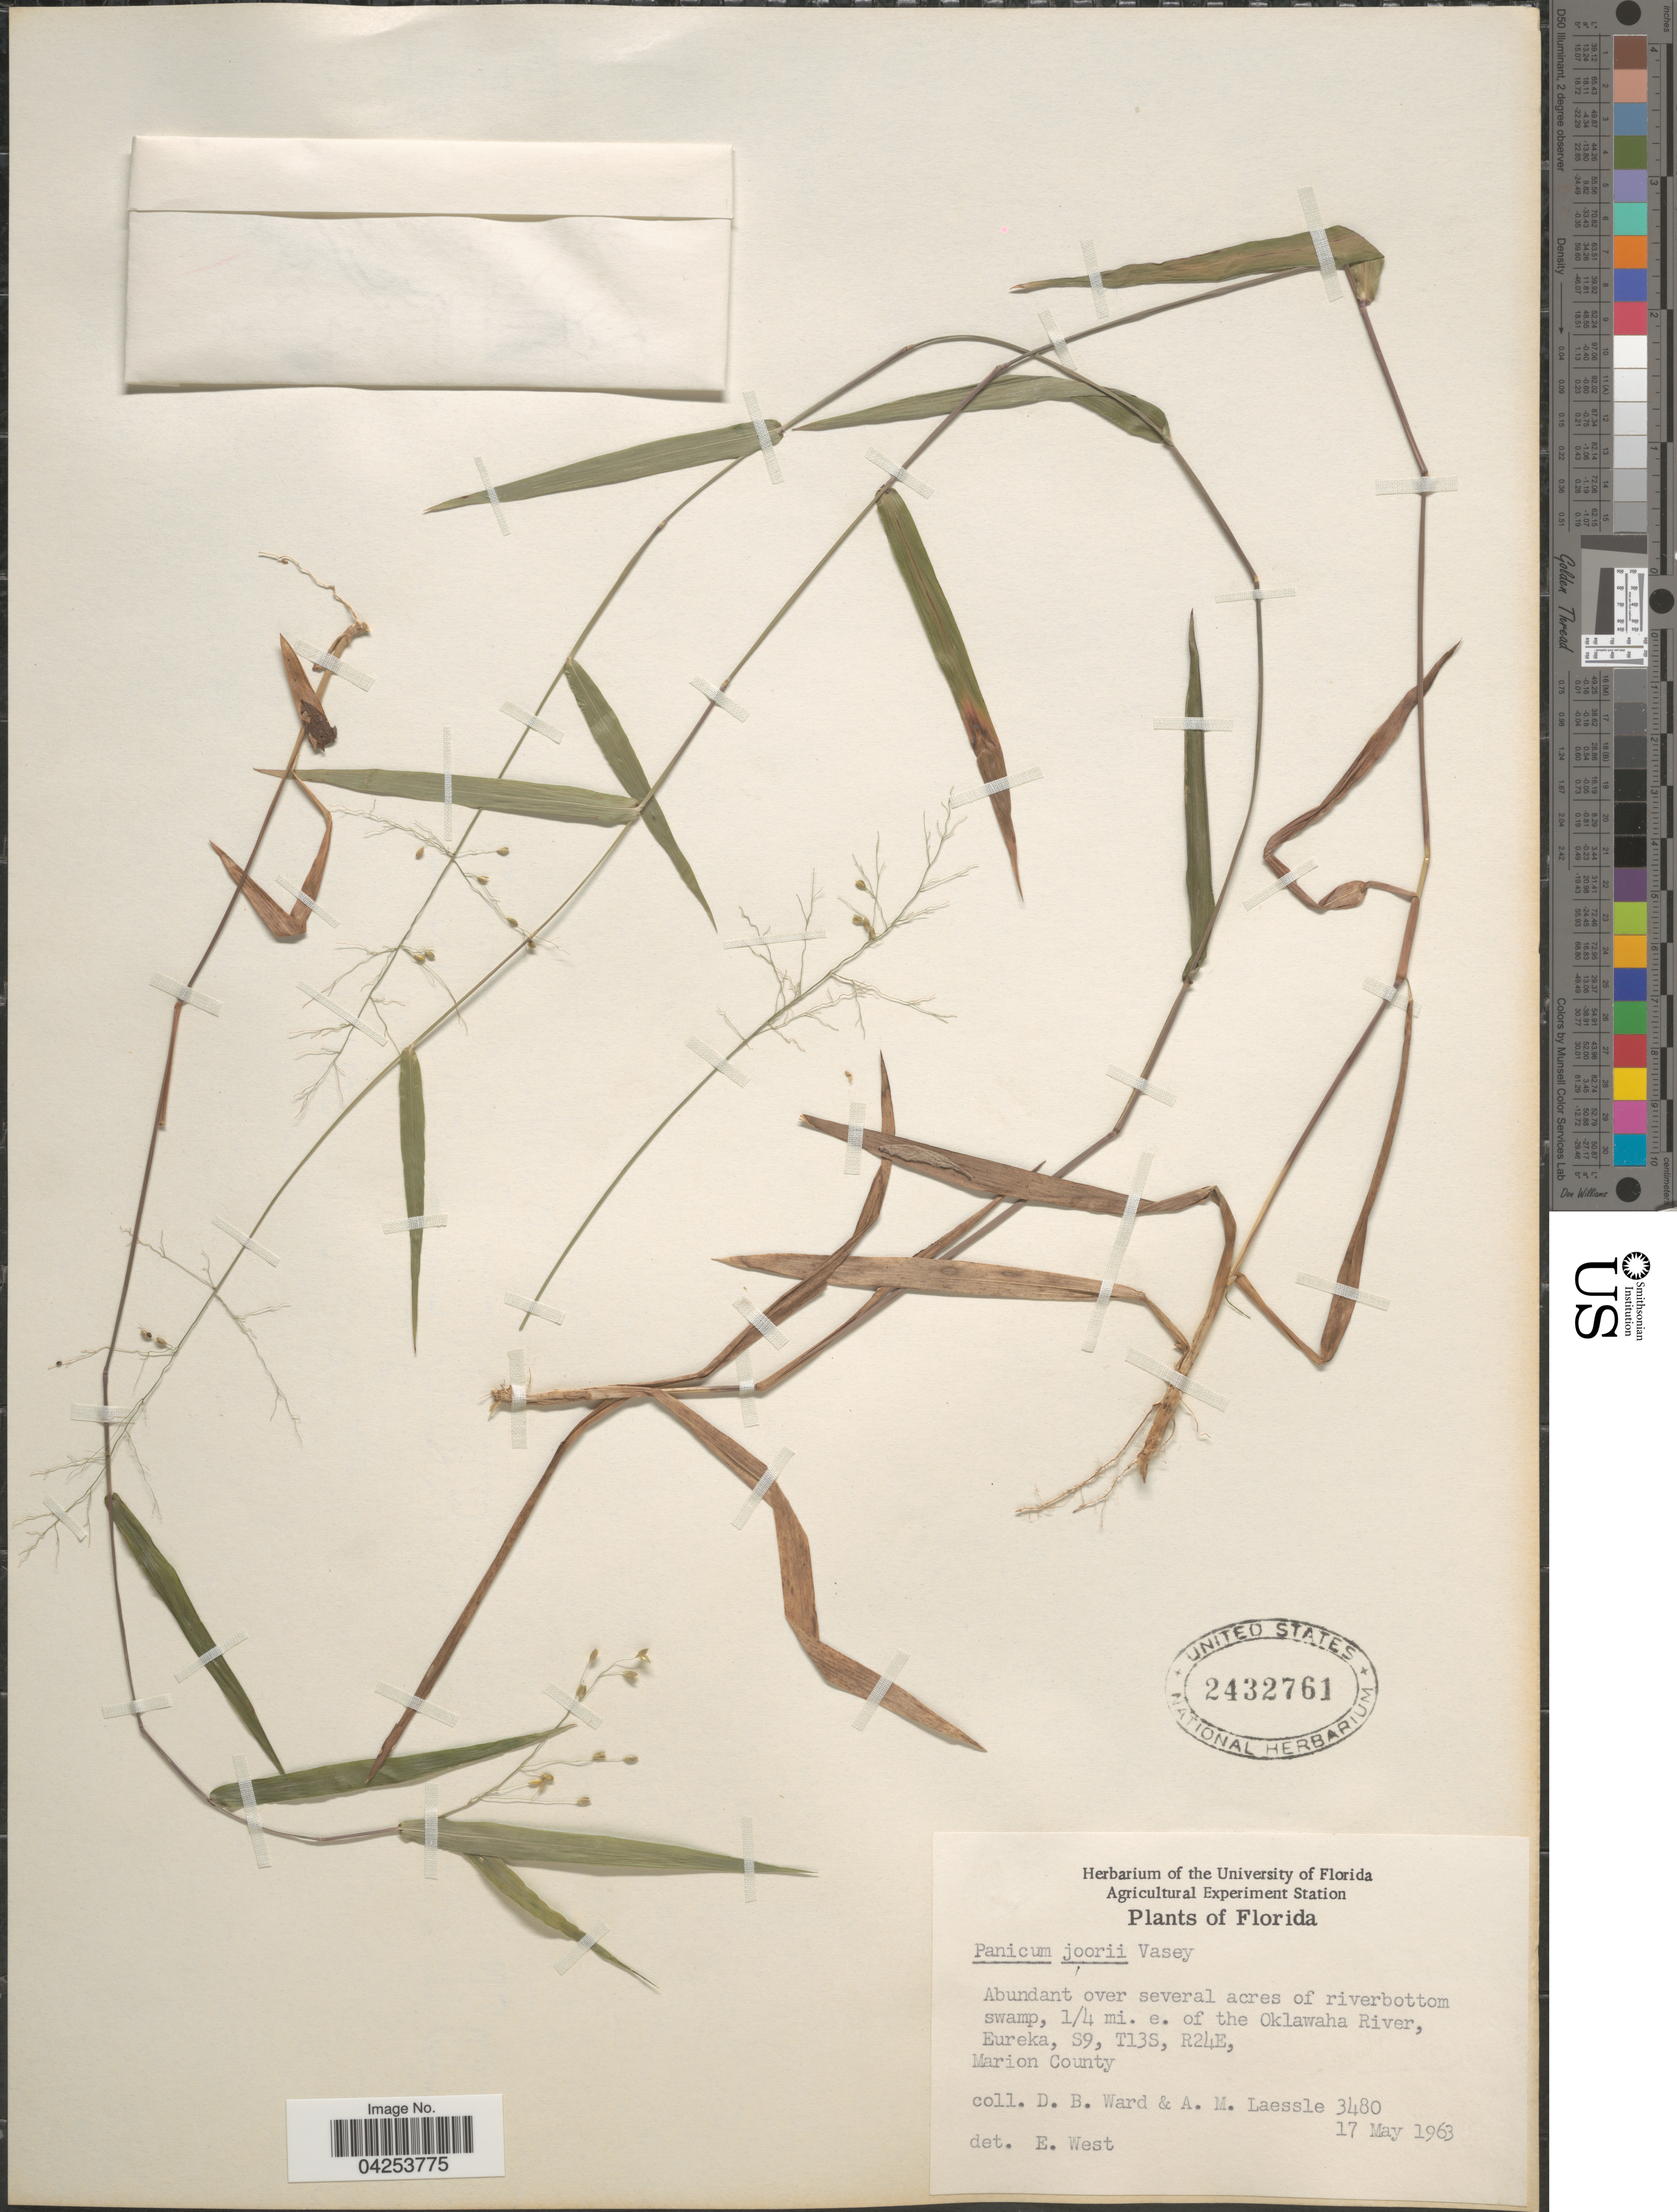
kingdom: Plantae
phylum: Tracheophyta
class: Liliopsida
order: Poales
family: Poaceae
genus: Dichanthelium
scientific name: Dichanthelium commutatum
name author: (Schult.) Gould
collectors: D. B. Ward & A. Laessle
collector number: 3480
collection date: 1963-05-17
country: United States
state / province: Florida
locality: Abundant over several acres of riverbottom swamp, ¼ mi. e. of the Oklawaha River, Eureka, S9, T13S, R24E, Marion County.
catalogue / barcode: US 2432761